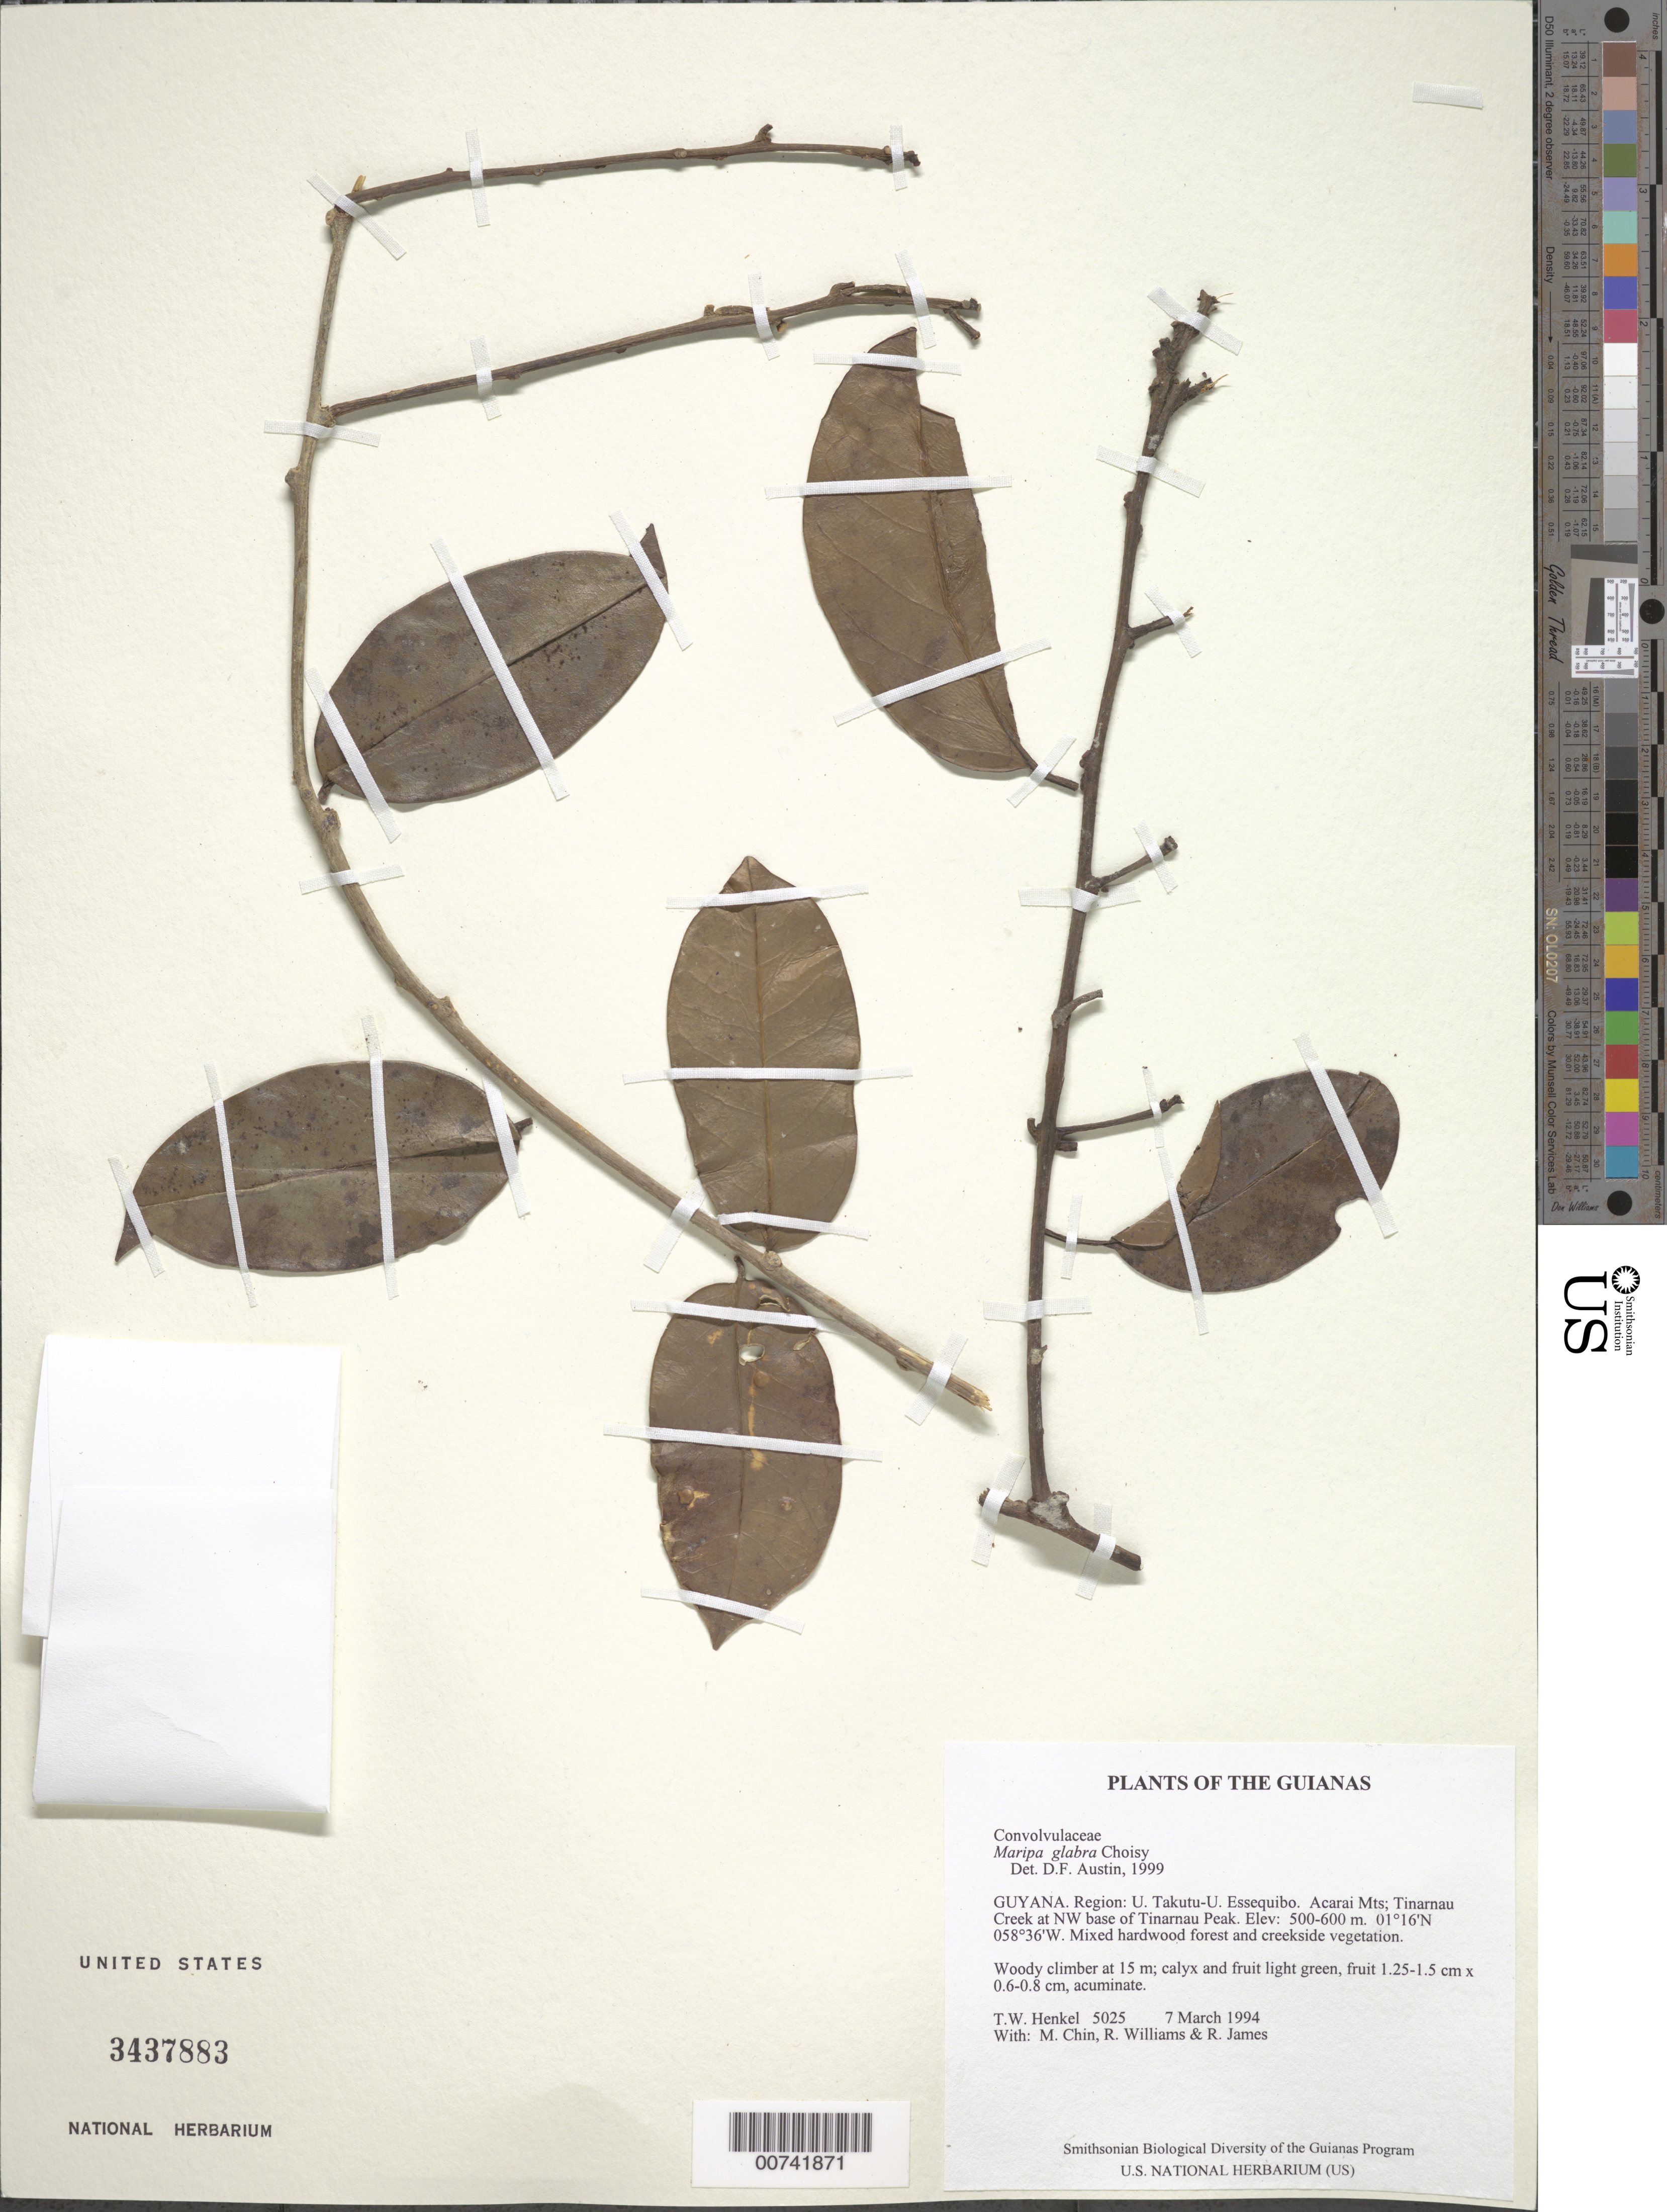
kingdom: Plantae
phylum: Tracheophyta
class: Magnoliopsida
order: Solanales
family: Convolvulaceae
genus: Maripa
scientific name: Maripa glabra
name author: Choisy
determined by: Austin, D. F.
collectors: T. Henkel, M. Chin, R. Williams & R. James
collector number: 5025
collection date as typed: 7 March 1994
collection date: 1994-03-07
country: Guyana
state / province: U. Takutu-U. Essequibo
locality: Acarai Mts; Tinarnau Creek at NW base of Tinarnau Peak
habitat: Mixed hardwood forest and creekside vegetation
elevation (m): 500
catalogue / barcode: US 3437883